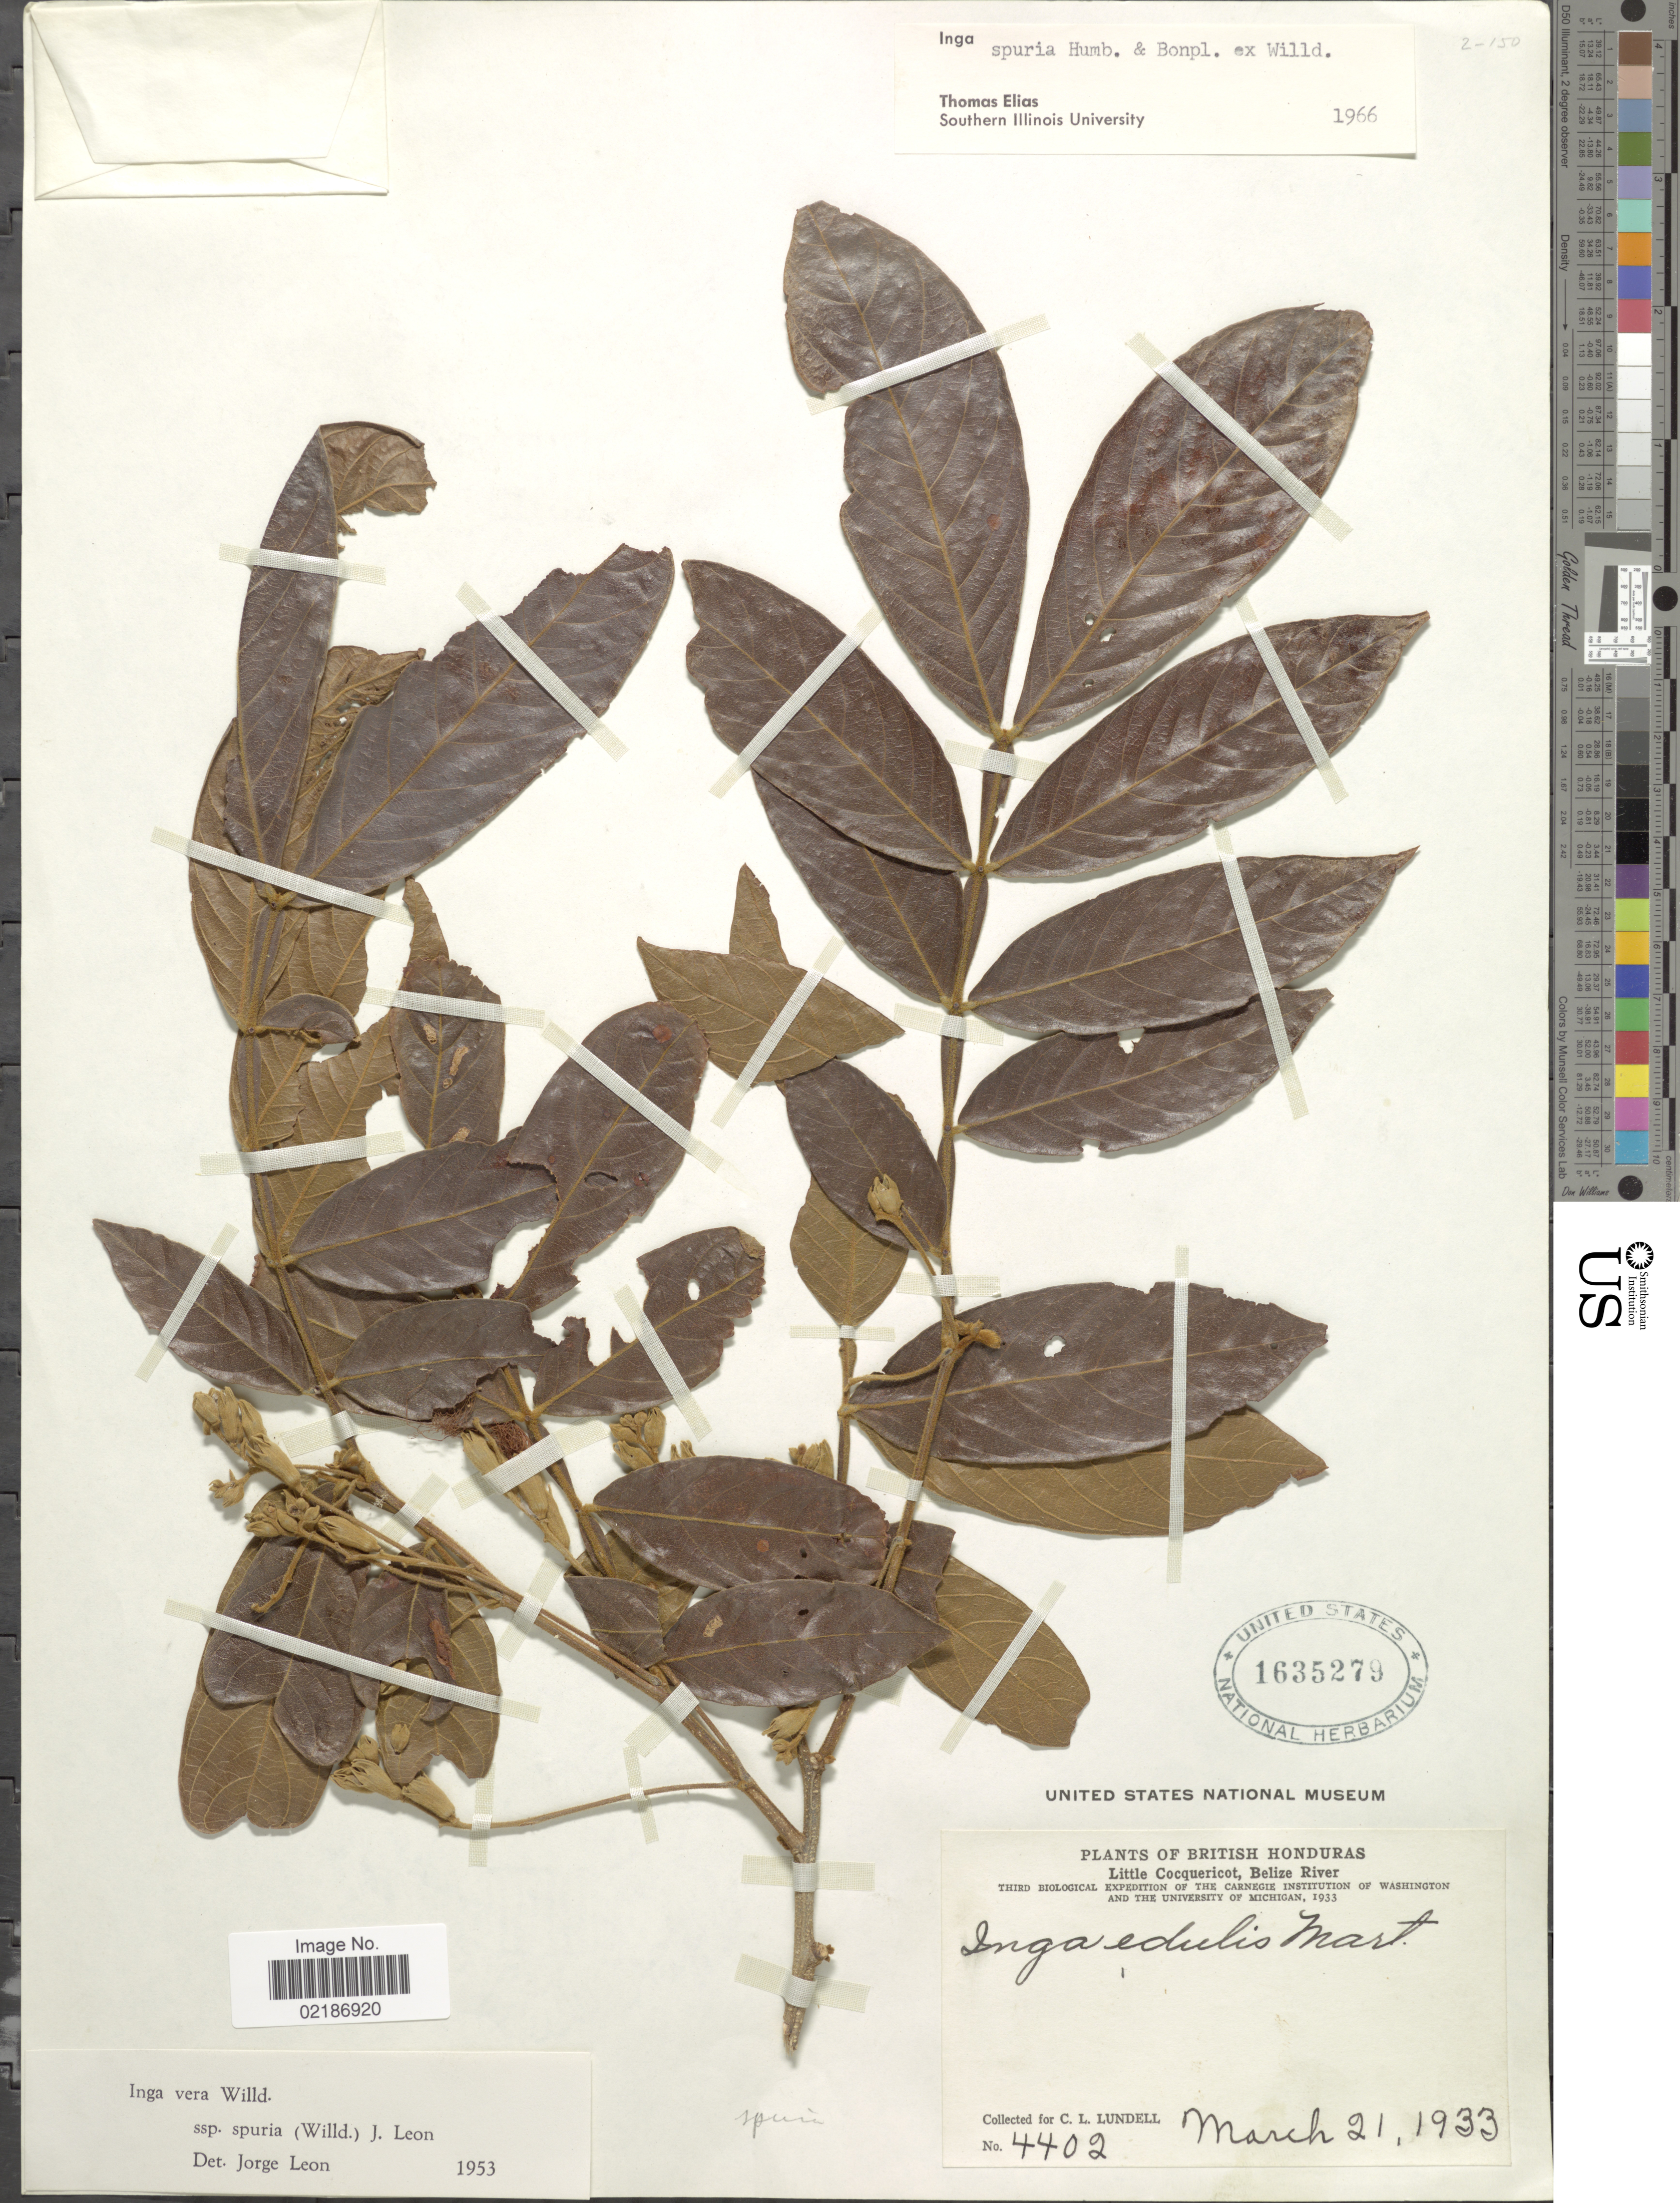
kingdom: Plantae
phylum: Tracheophyta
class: Magnoliopsida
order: Fabales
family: Fabaceae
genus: Inga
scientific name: Inga vera subsp. vera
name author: Willd.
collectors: C. L. Lundell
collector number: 4402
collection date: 1933-03-21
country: Belize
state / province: Belize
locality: British Honduras, Little Cocquericot, Belize River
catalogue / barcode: US 1635279